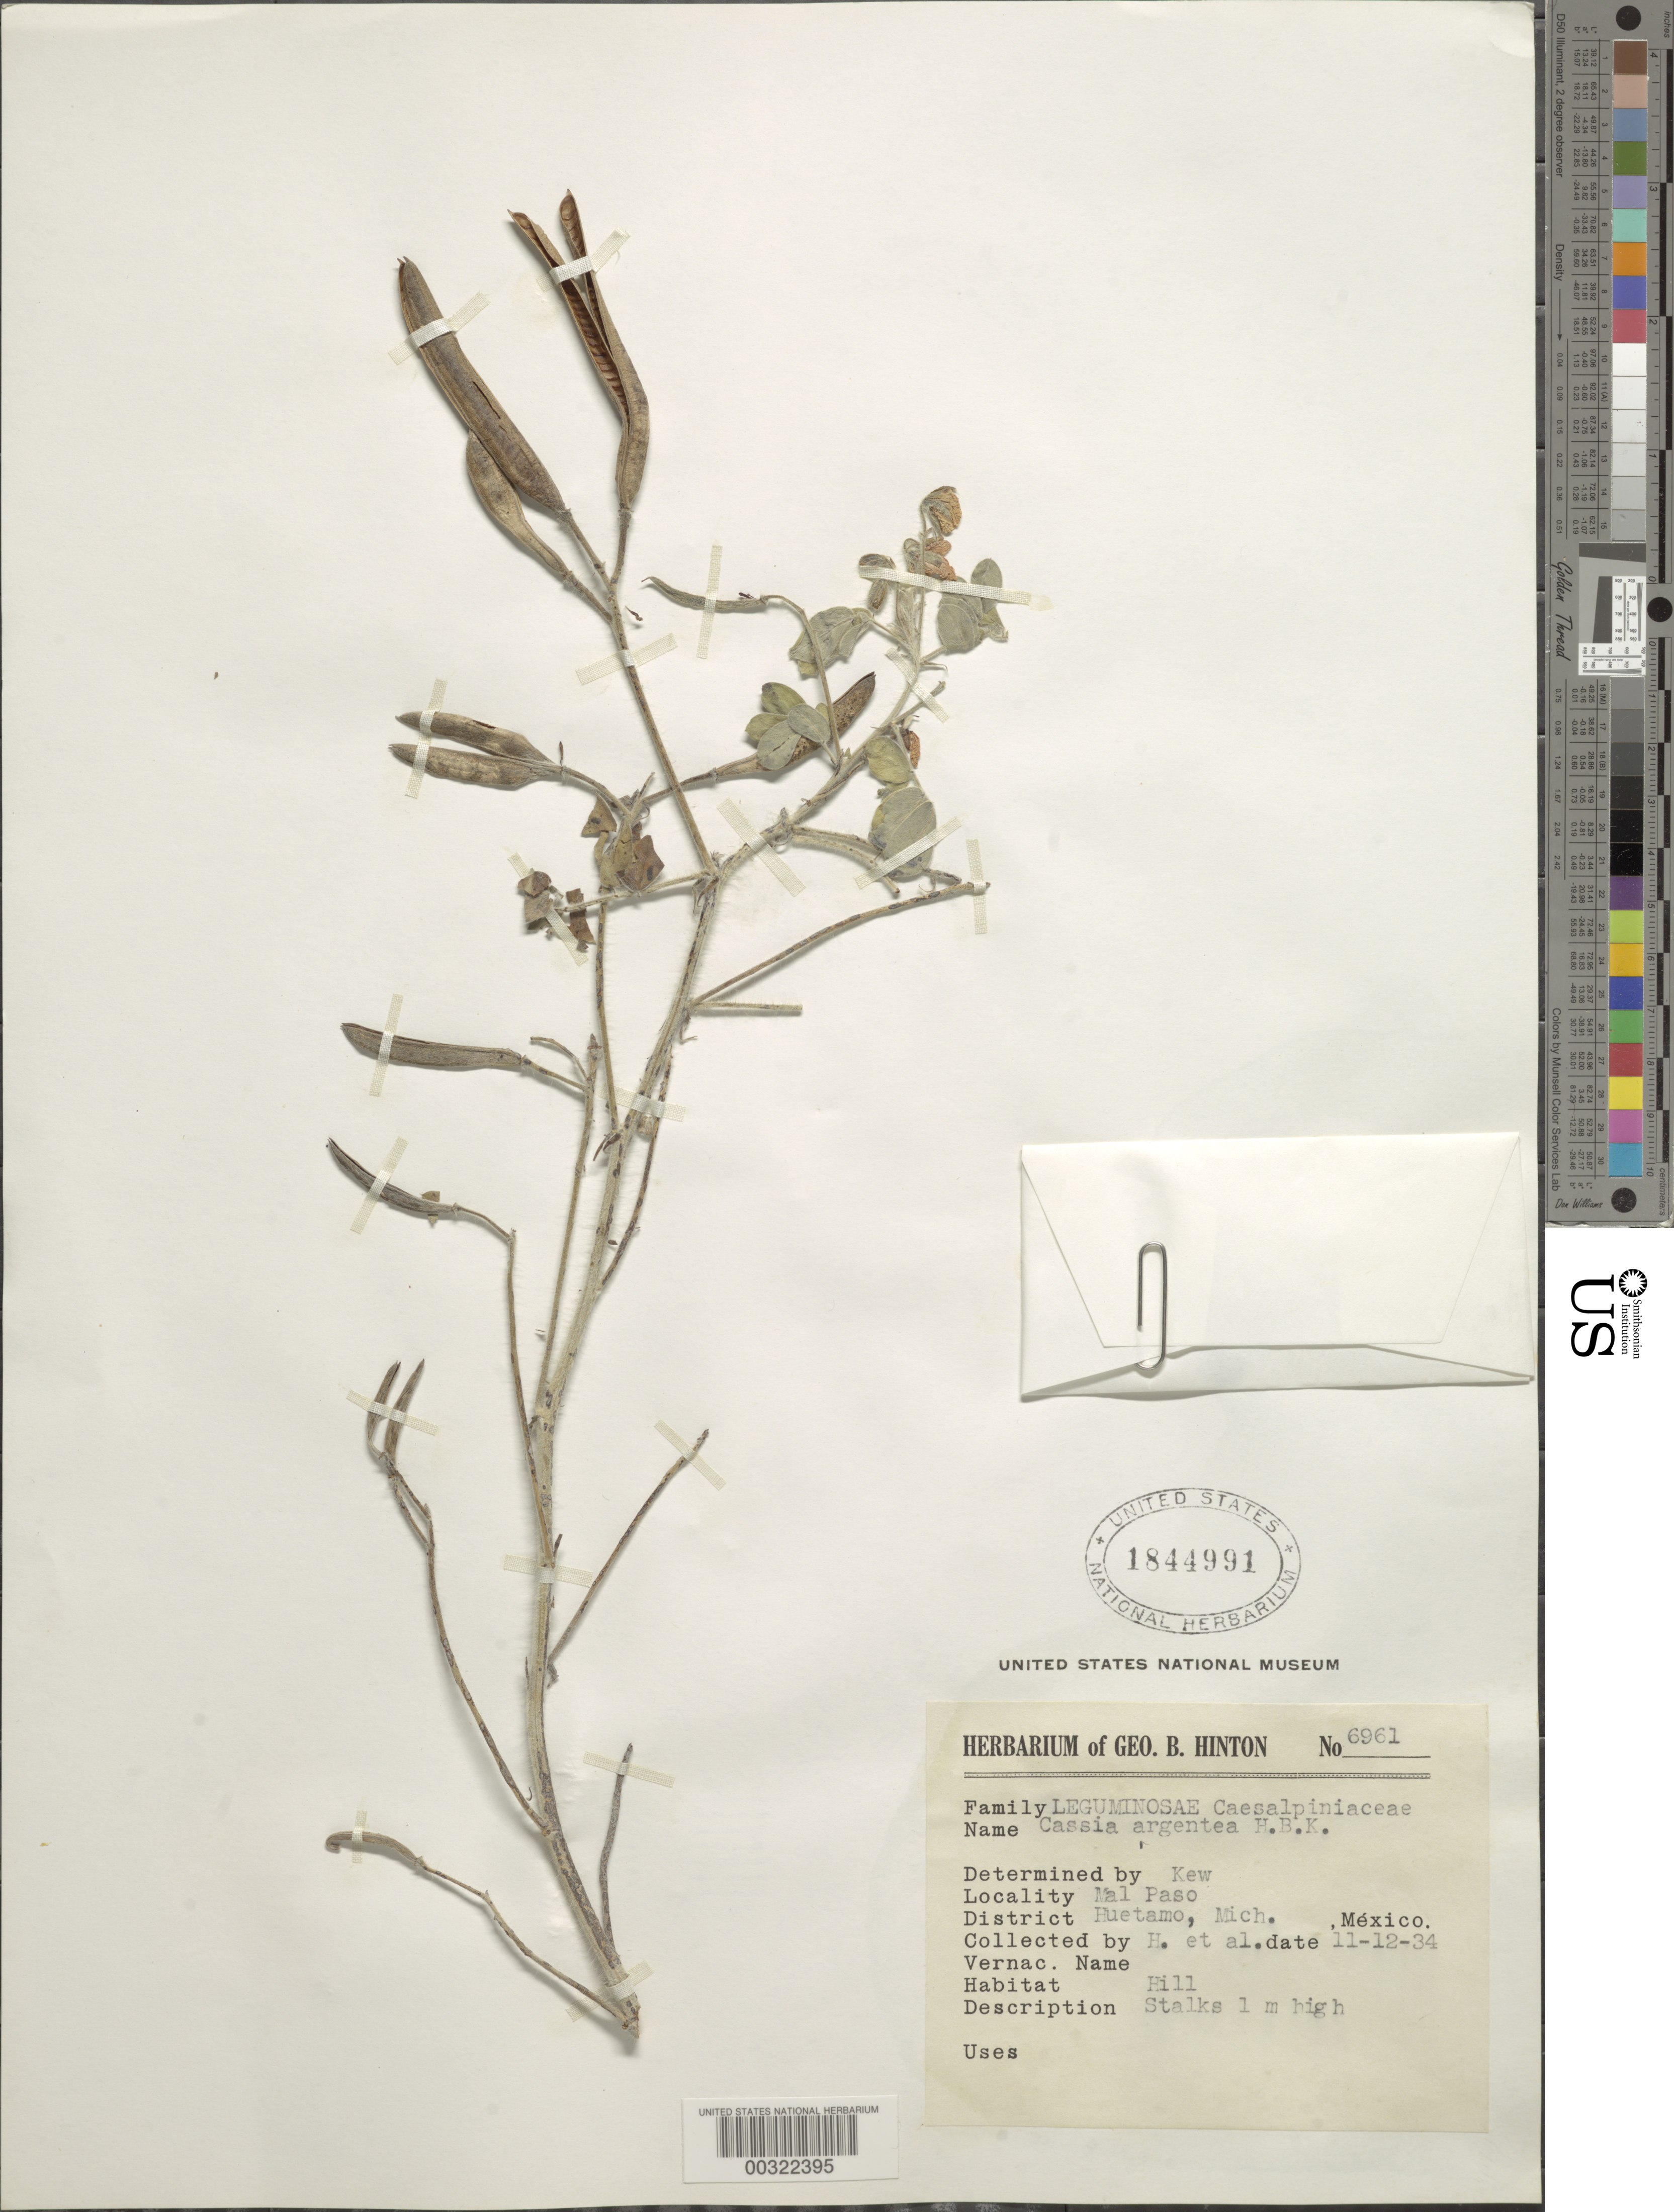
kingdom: Plantae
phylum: Tracheophyta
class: Magnoliopsida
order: Fabales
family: Fabaceae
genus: Senna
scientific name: Senna argentea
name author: (Kunth) H.S. Irwin & Barneby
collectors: G. B. Hinton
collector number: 6961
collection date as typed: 12 Nov 1934 or 11 Dec 1934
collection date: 1934-11-12 or 1934-12-11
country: Mexico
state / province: Michoacán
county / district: Huetamo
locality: Mal Paso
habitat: Hill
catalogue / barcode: US 1844991